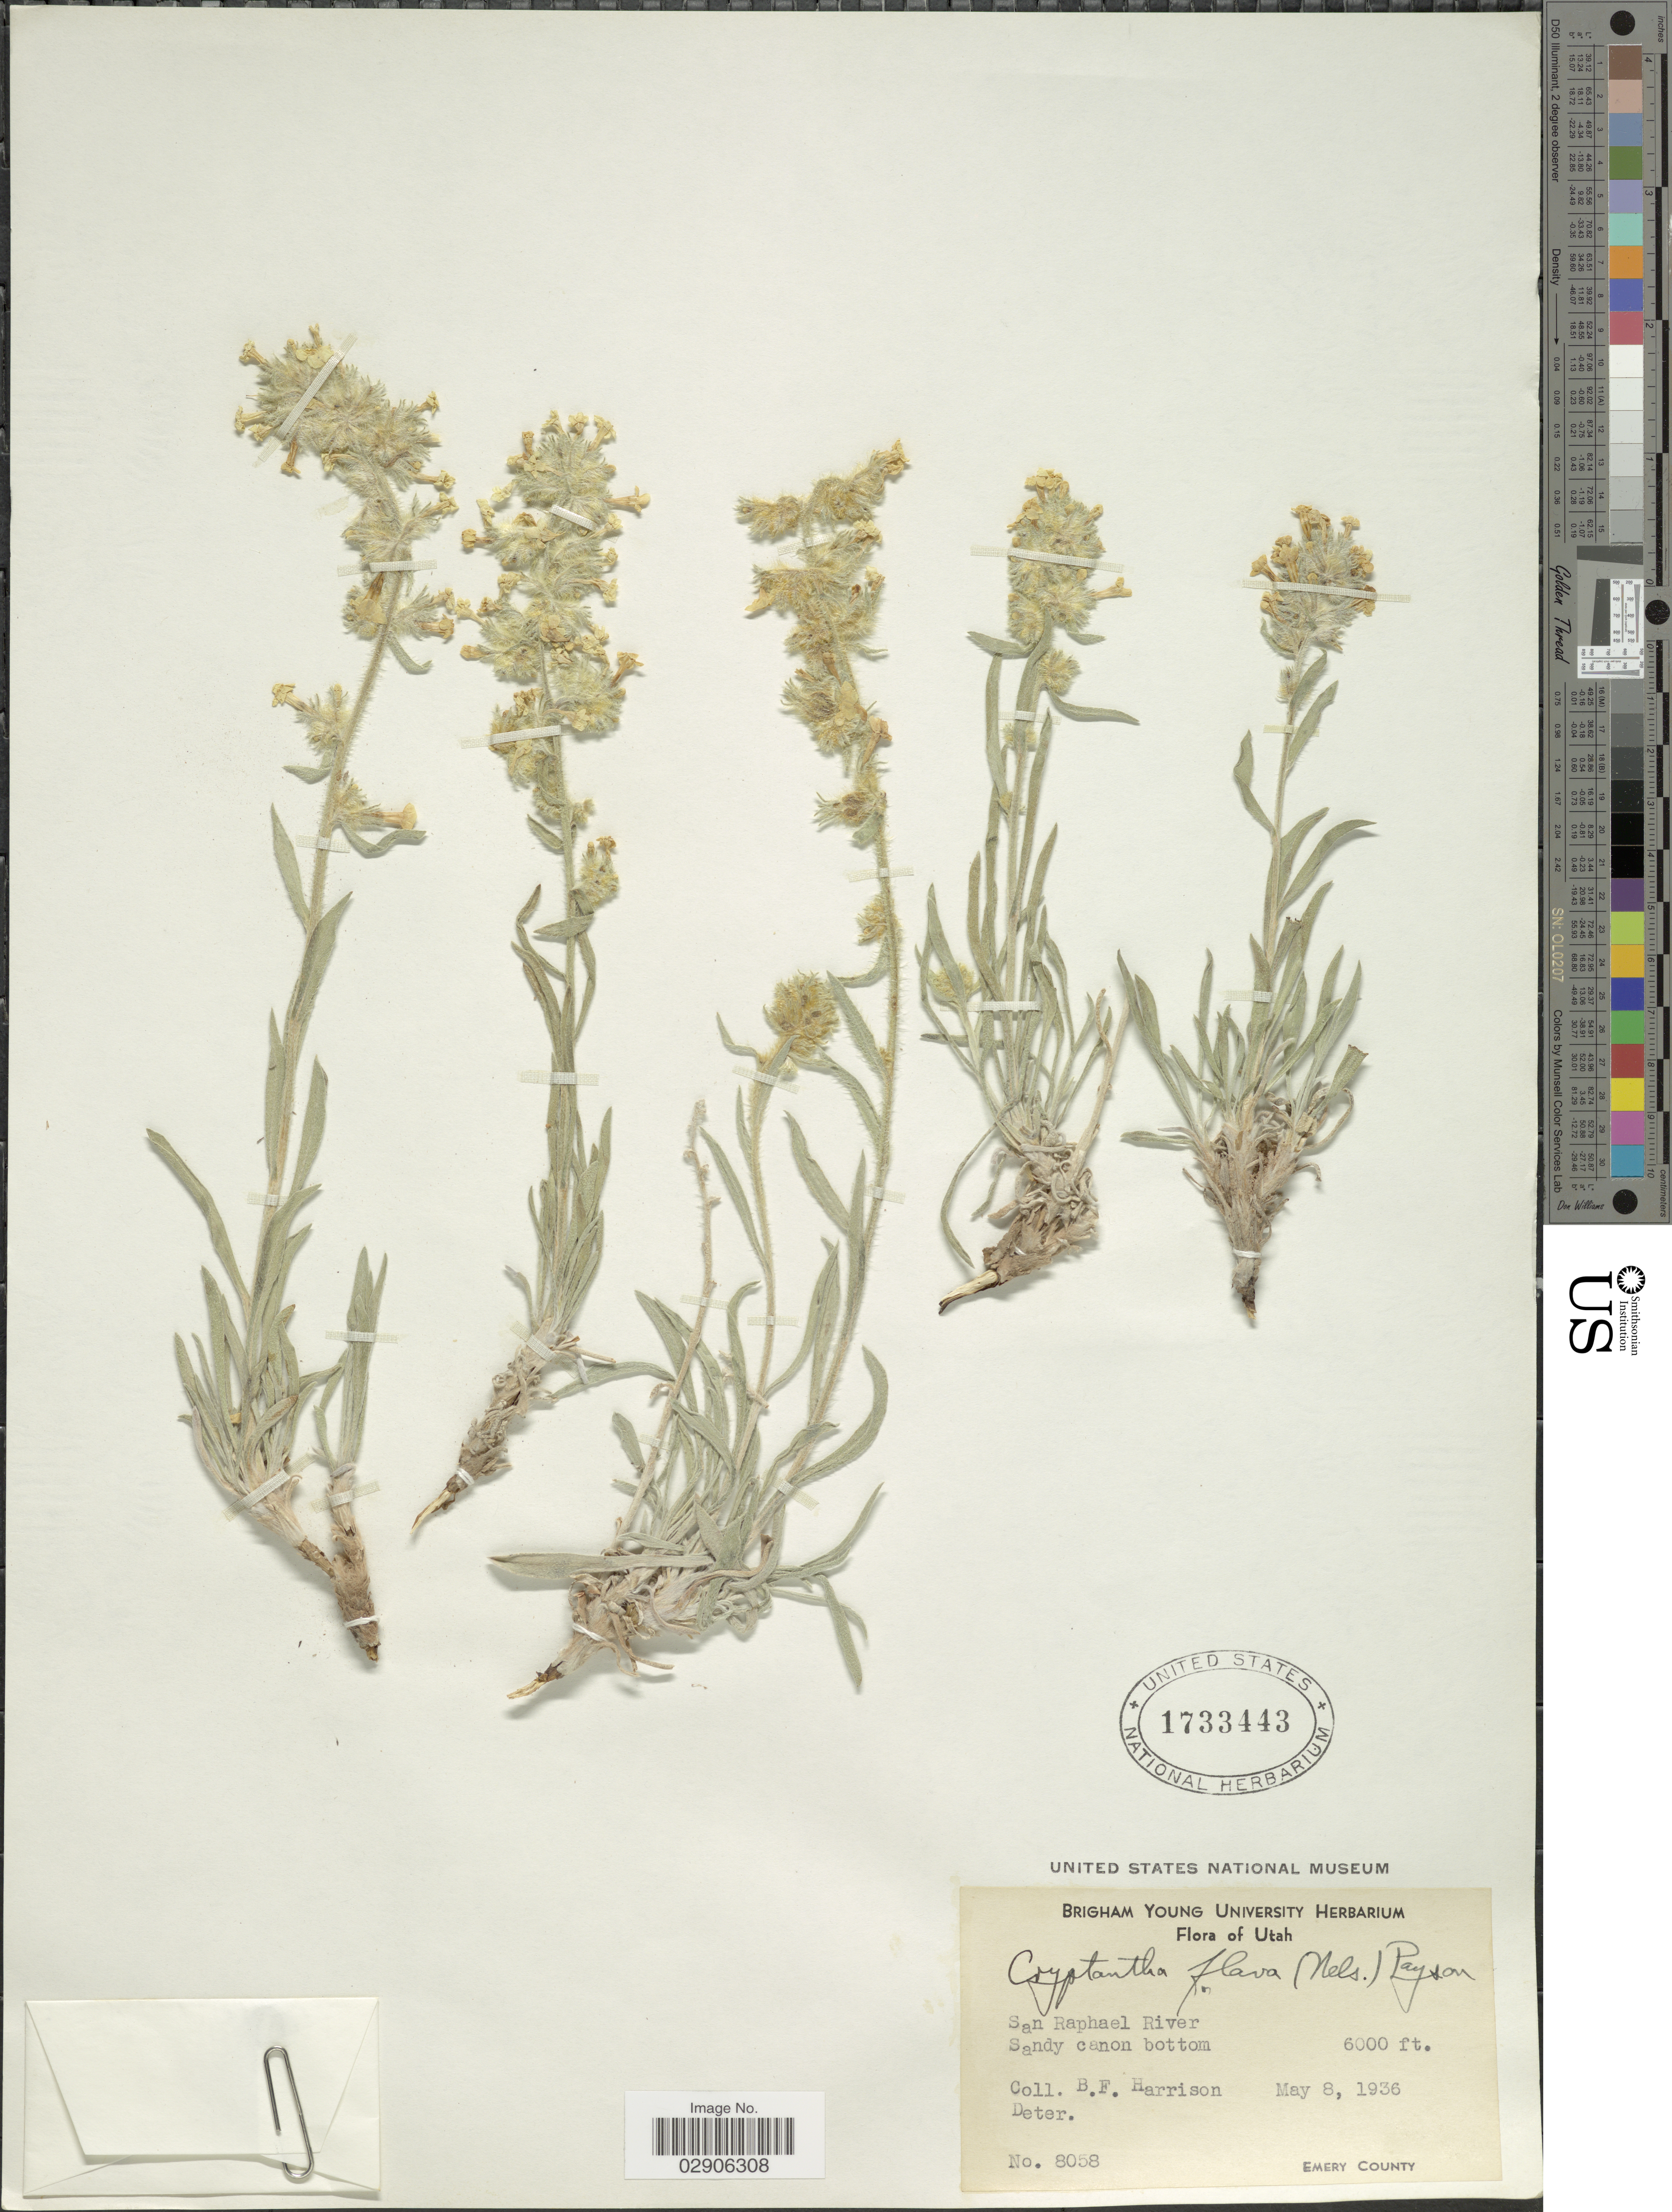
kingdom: Plantae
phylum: Tracheophyta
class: Magnoliopsida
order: Boraginales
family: Boraginaceae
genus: Cryptantha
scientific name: Cryptantha flava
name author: (A. Nelson) Payson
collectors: B. F. Harrison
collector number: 8058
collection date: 1936-05-08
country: United States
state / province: Utah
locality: San Raphael River.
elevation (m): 1829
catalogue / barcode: US 1733443